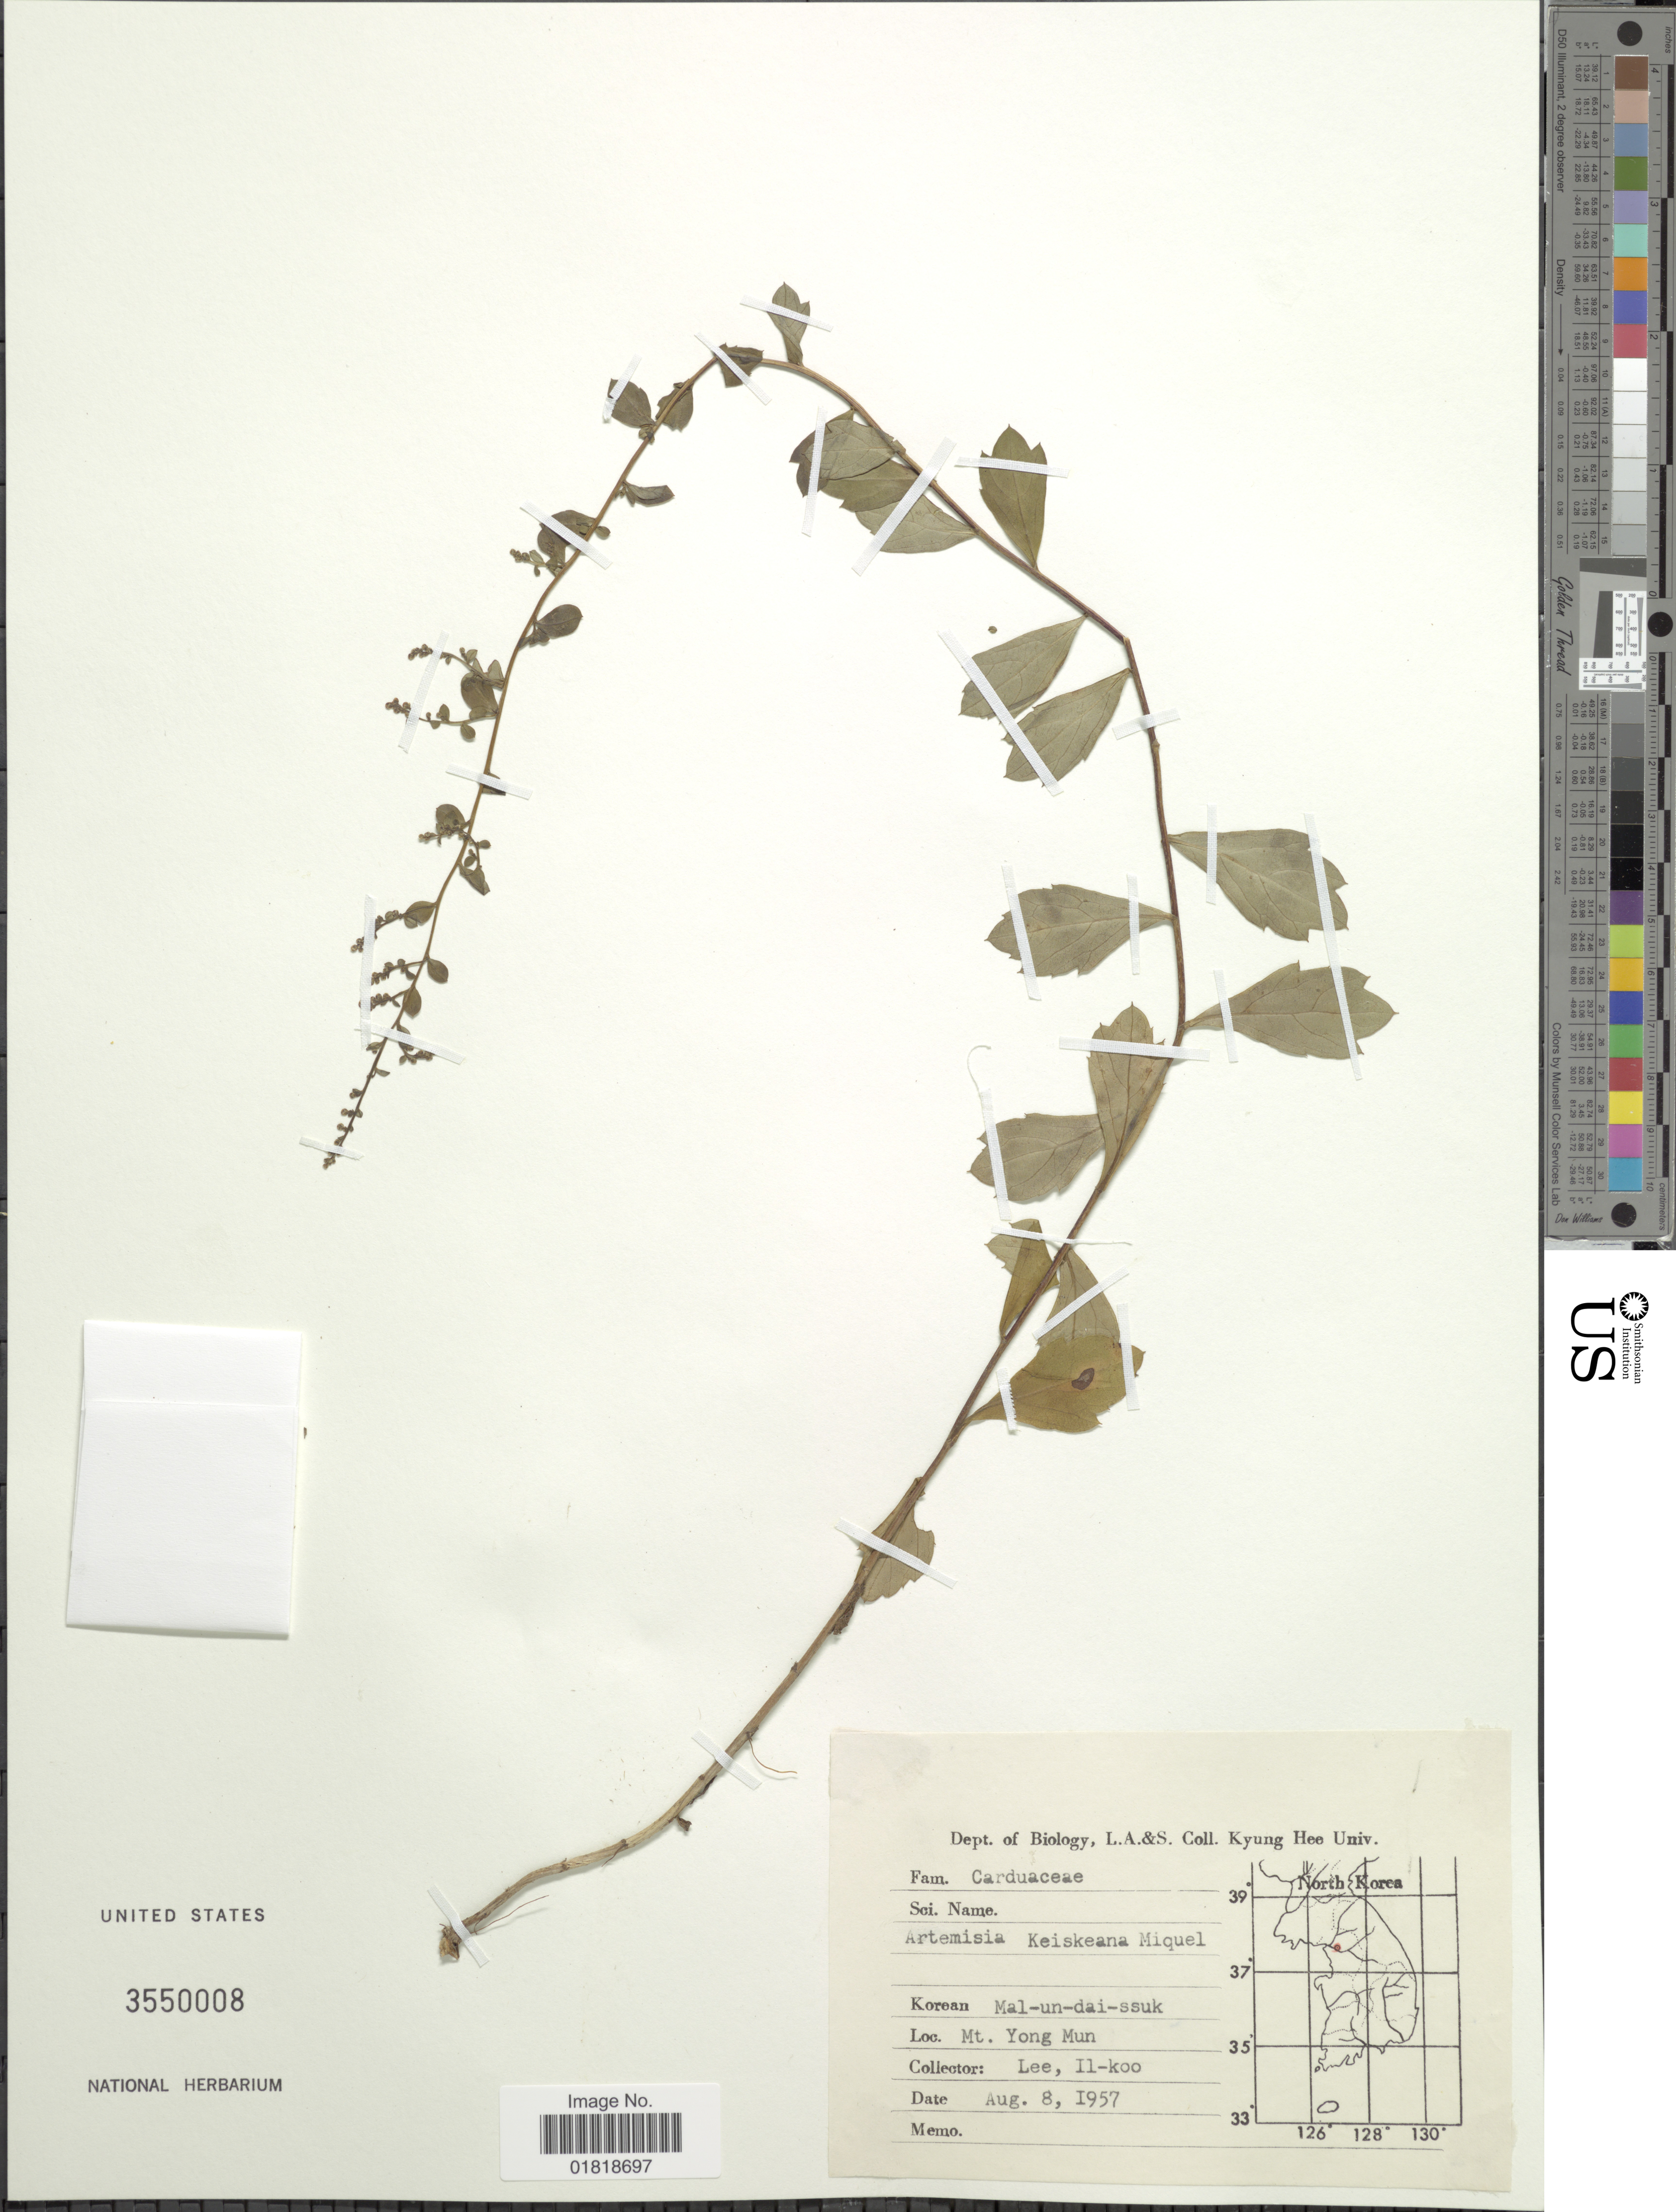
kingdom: Plantae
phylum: Tracheophyta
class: Magnoliopsida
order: Asterales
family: Asteraceae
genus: Artemisia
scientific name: Artemisia keiskeana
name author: Miq.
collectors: I. Lee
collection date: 1957-08-08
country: South Korea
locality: Mt. Yong Mun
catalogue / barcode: US 3550008